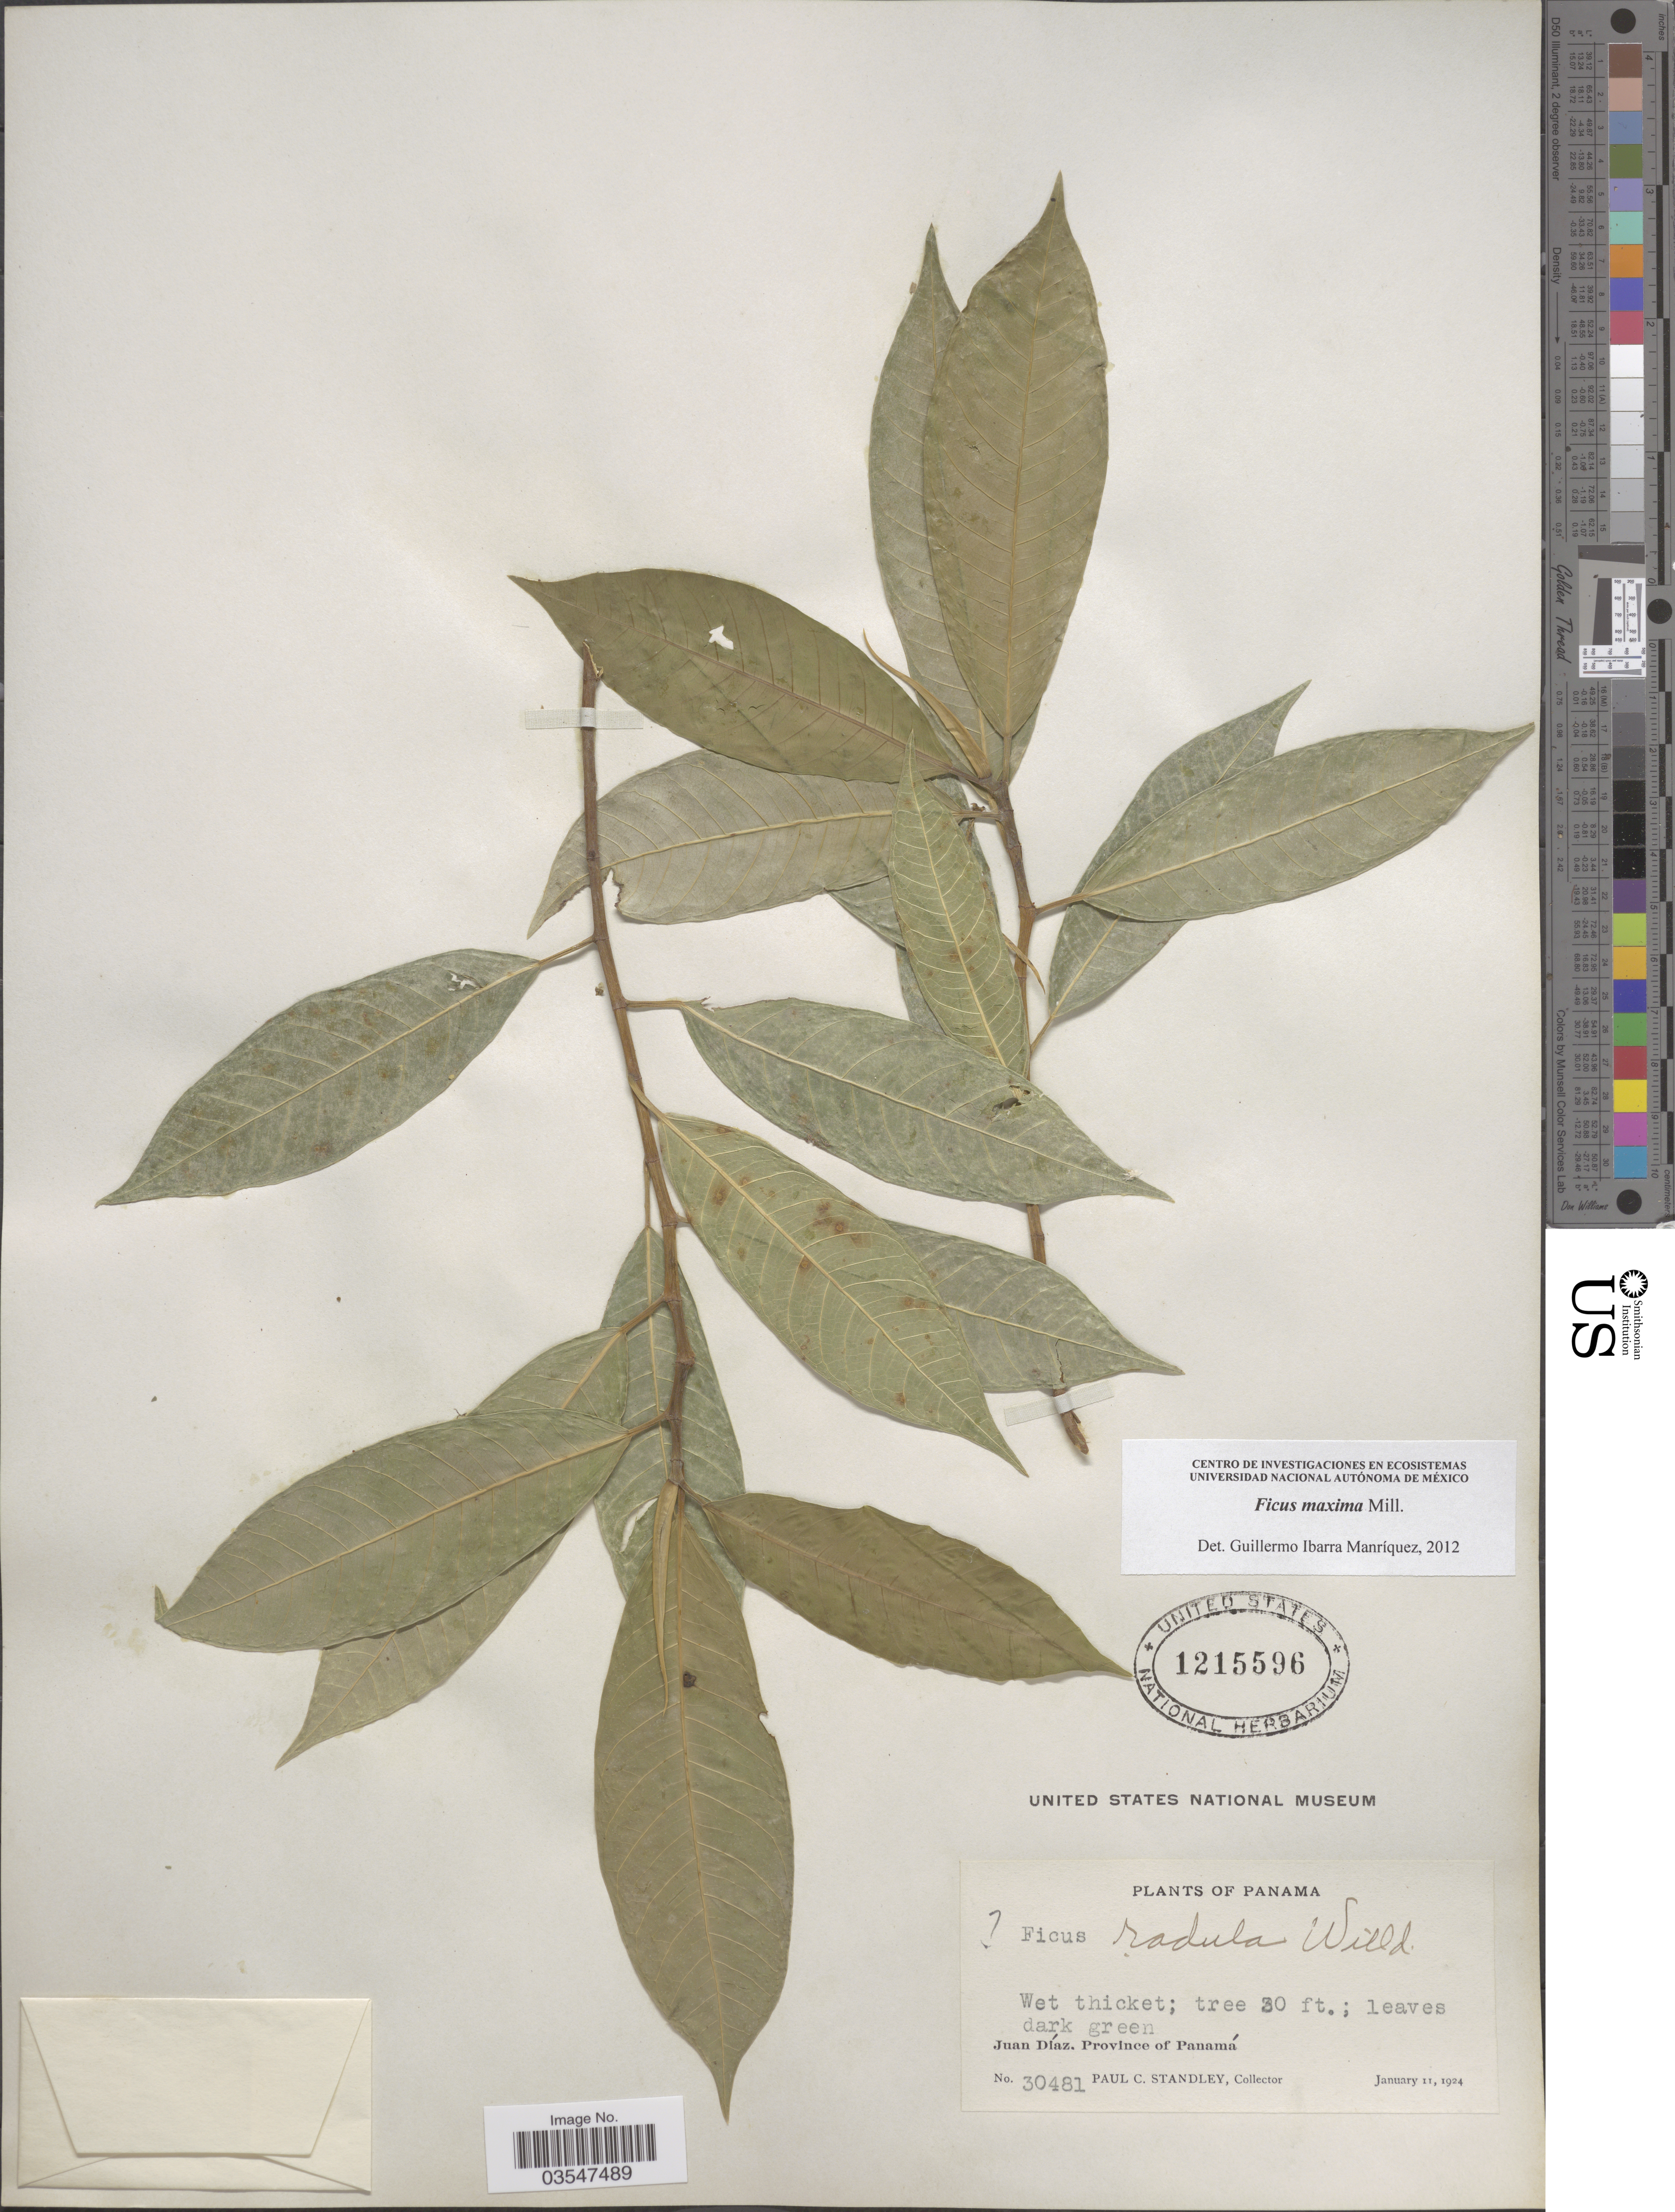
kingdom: Plantae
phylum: Tracheophyta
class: Magnoliopsida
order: Rosales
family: Moraceae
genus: Ficus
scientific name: Ficus maxima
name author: Mill.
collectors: P. C. Standley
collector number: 30481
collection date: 1924-01-11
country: Panama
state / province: Panamá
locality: Juan Díaz.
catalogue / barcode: US 1215596